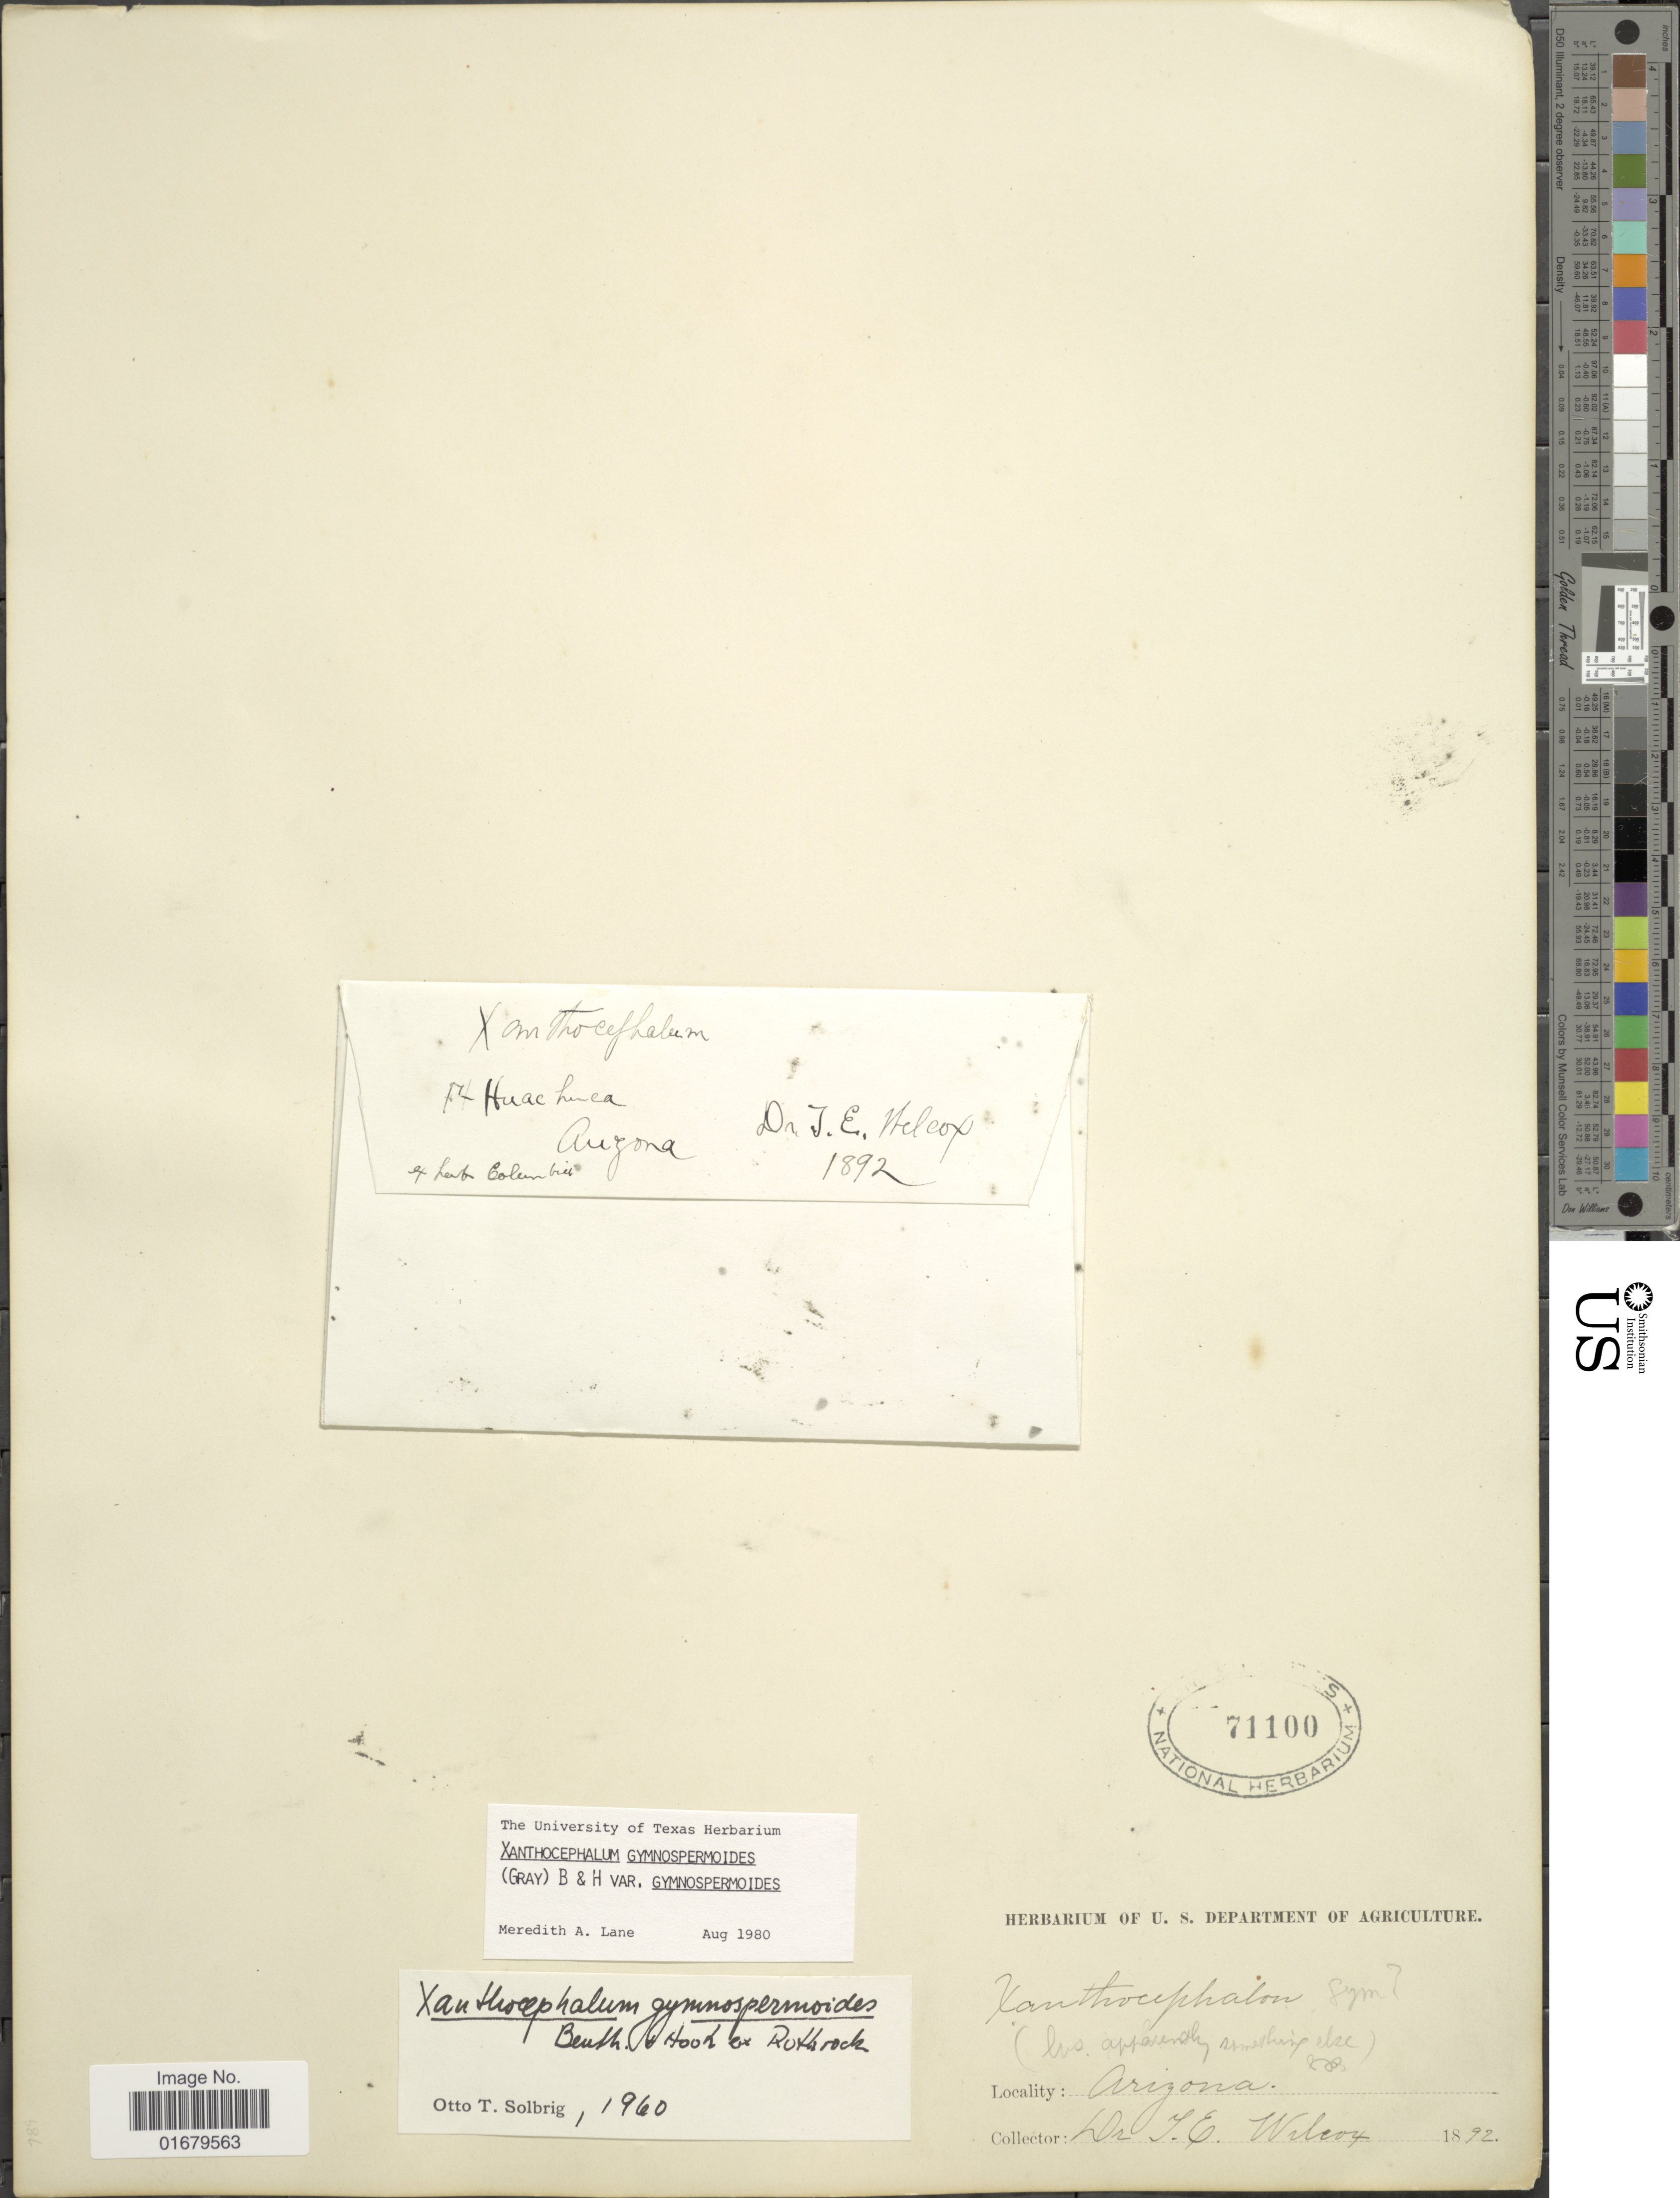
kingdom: Plantae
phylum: Tracheophyta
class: Magnoliopsida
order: Asterales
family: Asteraceae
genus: Xanthocephalum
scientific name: Xanthocephalum gymnospermoides var. gymnospermoides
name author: (A. Gray) Benth. & Hook. f.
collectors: T. E. Wilcox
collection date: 1892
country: United States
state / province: Arizona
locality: Huachuca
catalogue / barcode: US 71100